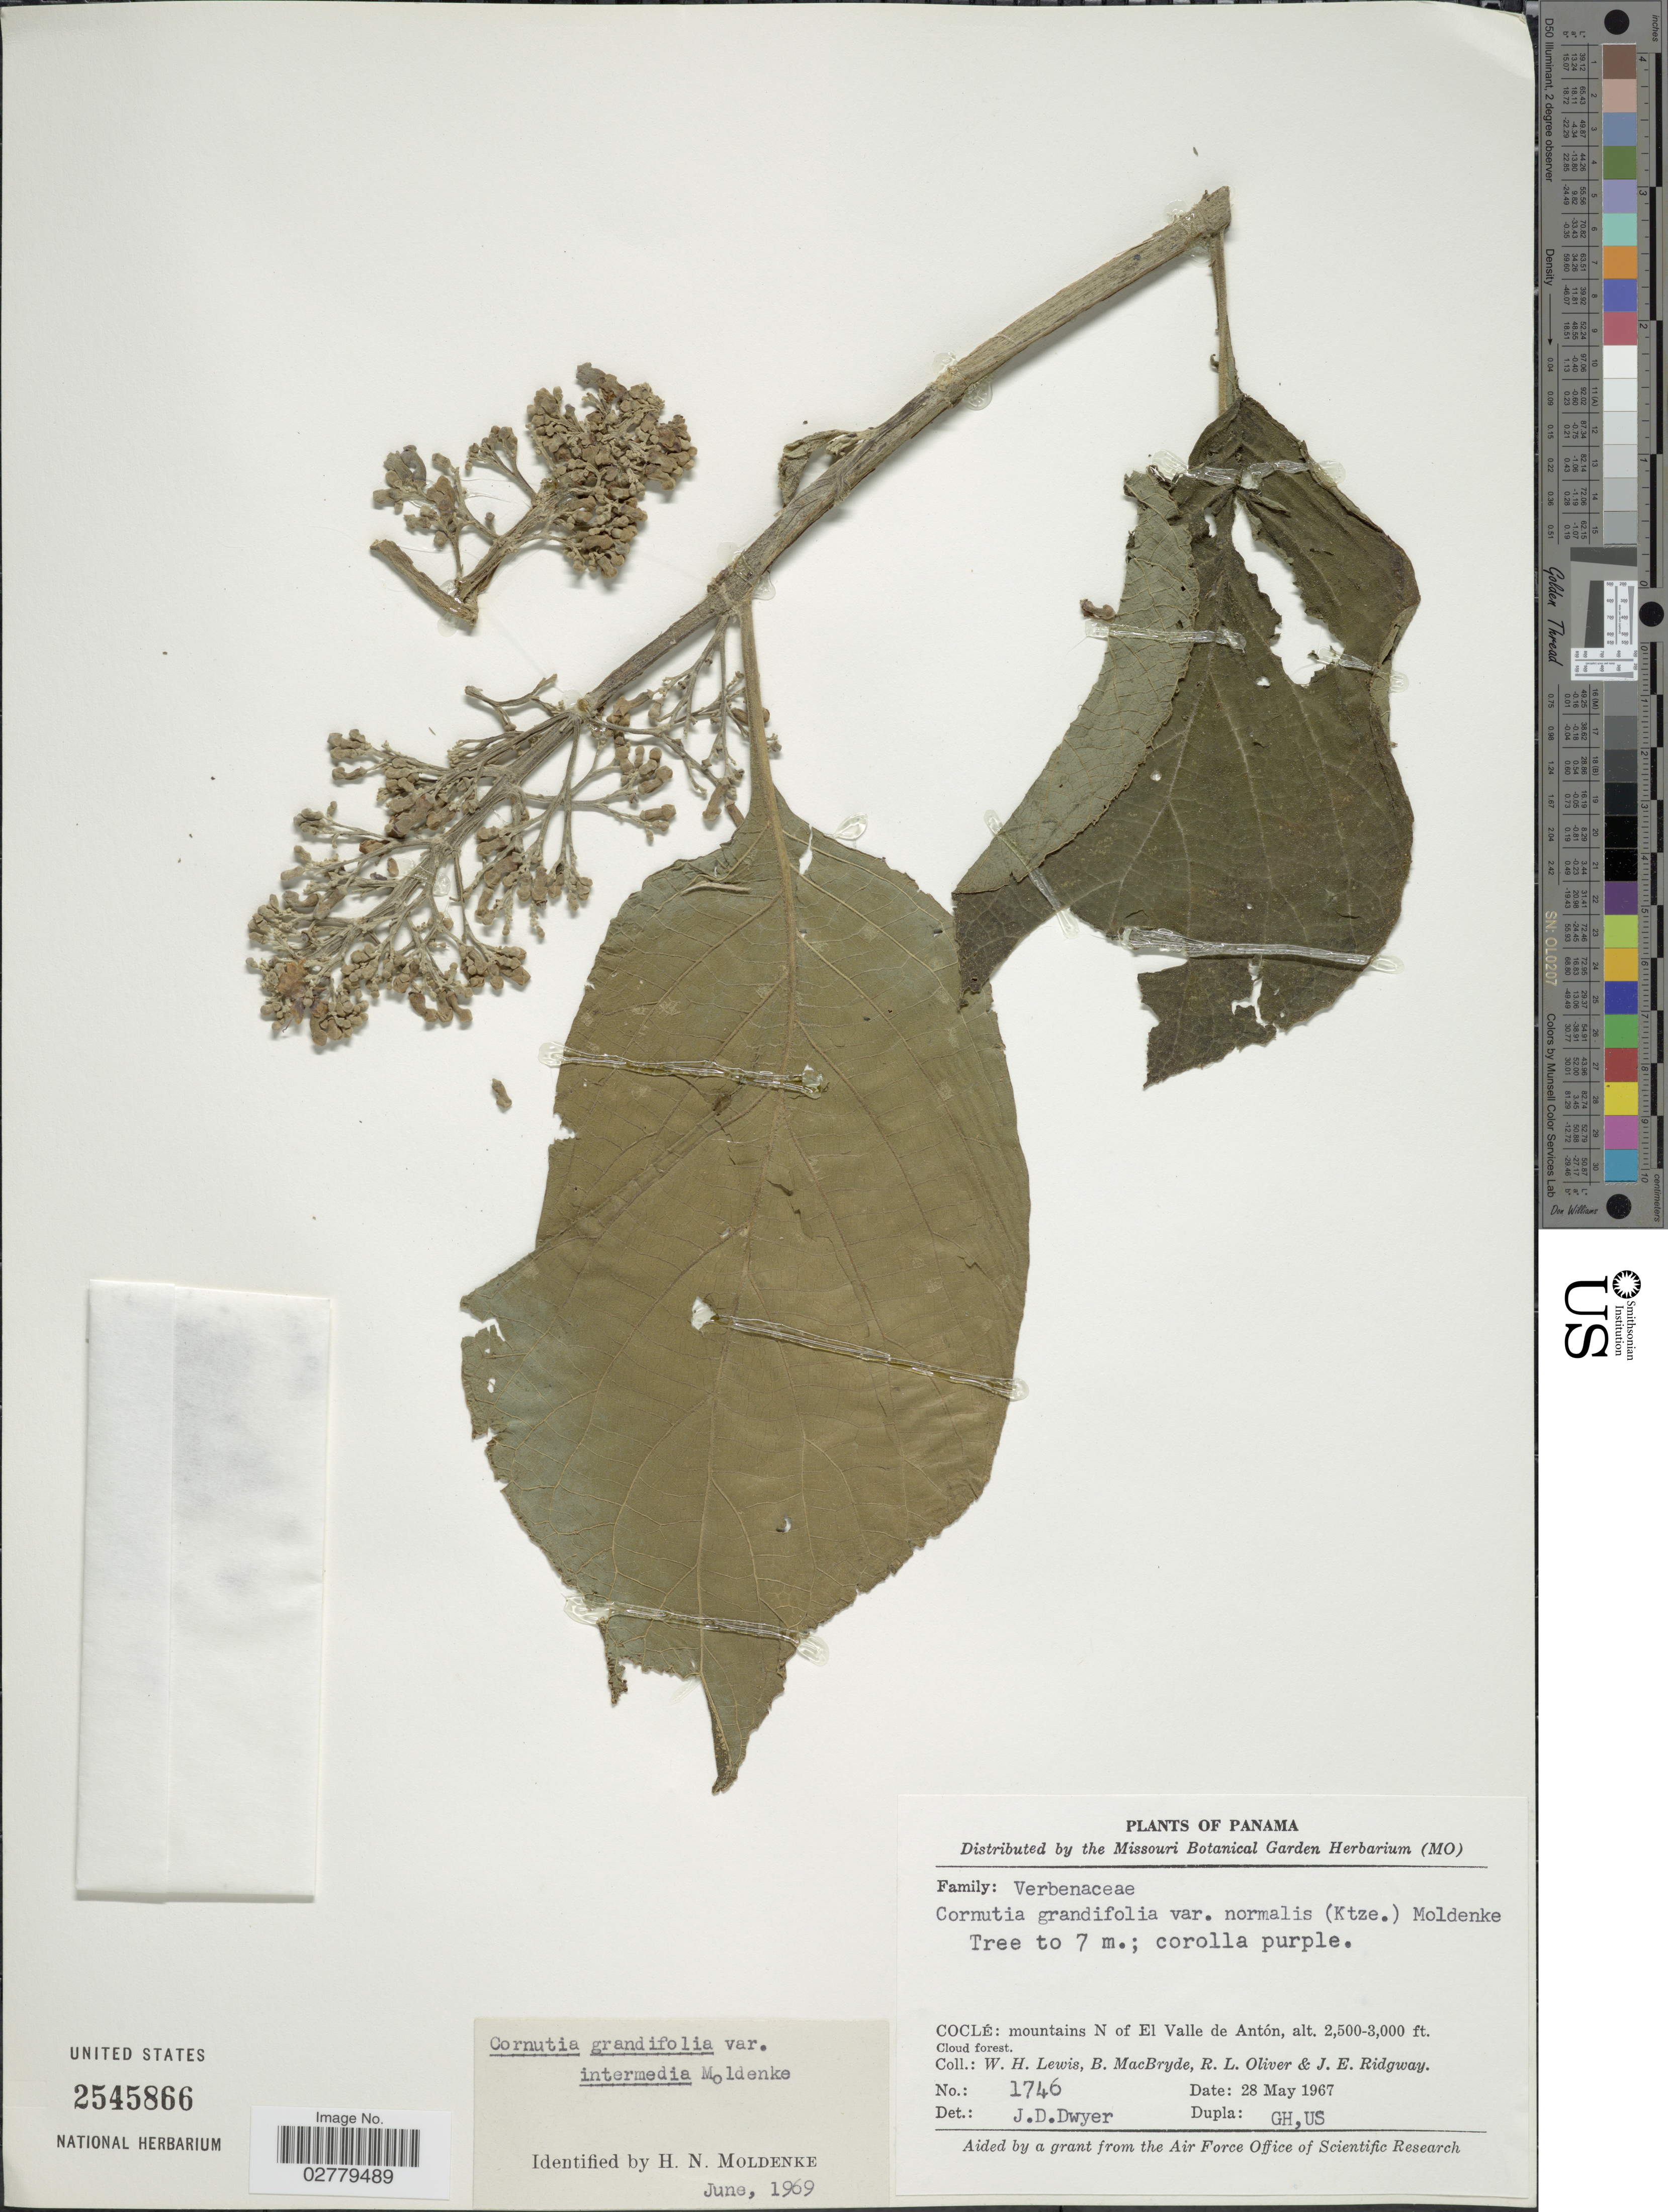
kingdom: Plantae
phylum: Tracheophyta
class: Magnoliopsida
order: Lamiales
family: Lamiaceae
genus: Cornutia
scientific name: Cornutia grandifolia var. intermedia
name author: Moldenke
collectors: W. H. Lewis, B. MacBryde, R. Oliver & J. Ridgway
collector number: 1746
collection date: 1967-05-28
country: Panama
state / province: Coclé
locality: Mountains N of El Valle de Antón.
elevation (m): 762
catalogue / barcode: US 2545866